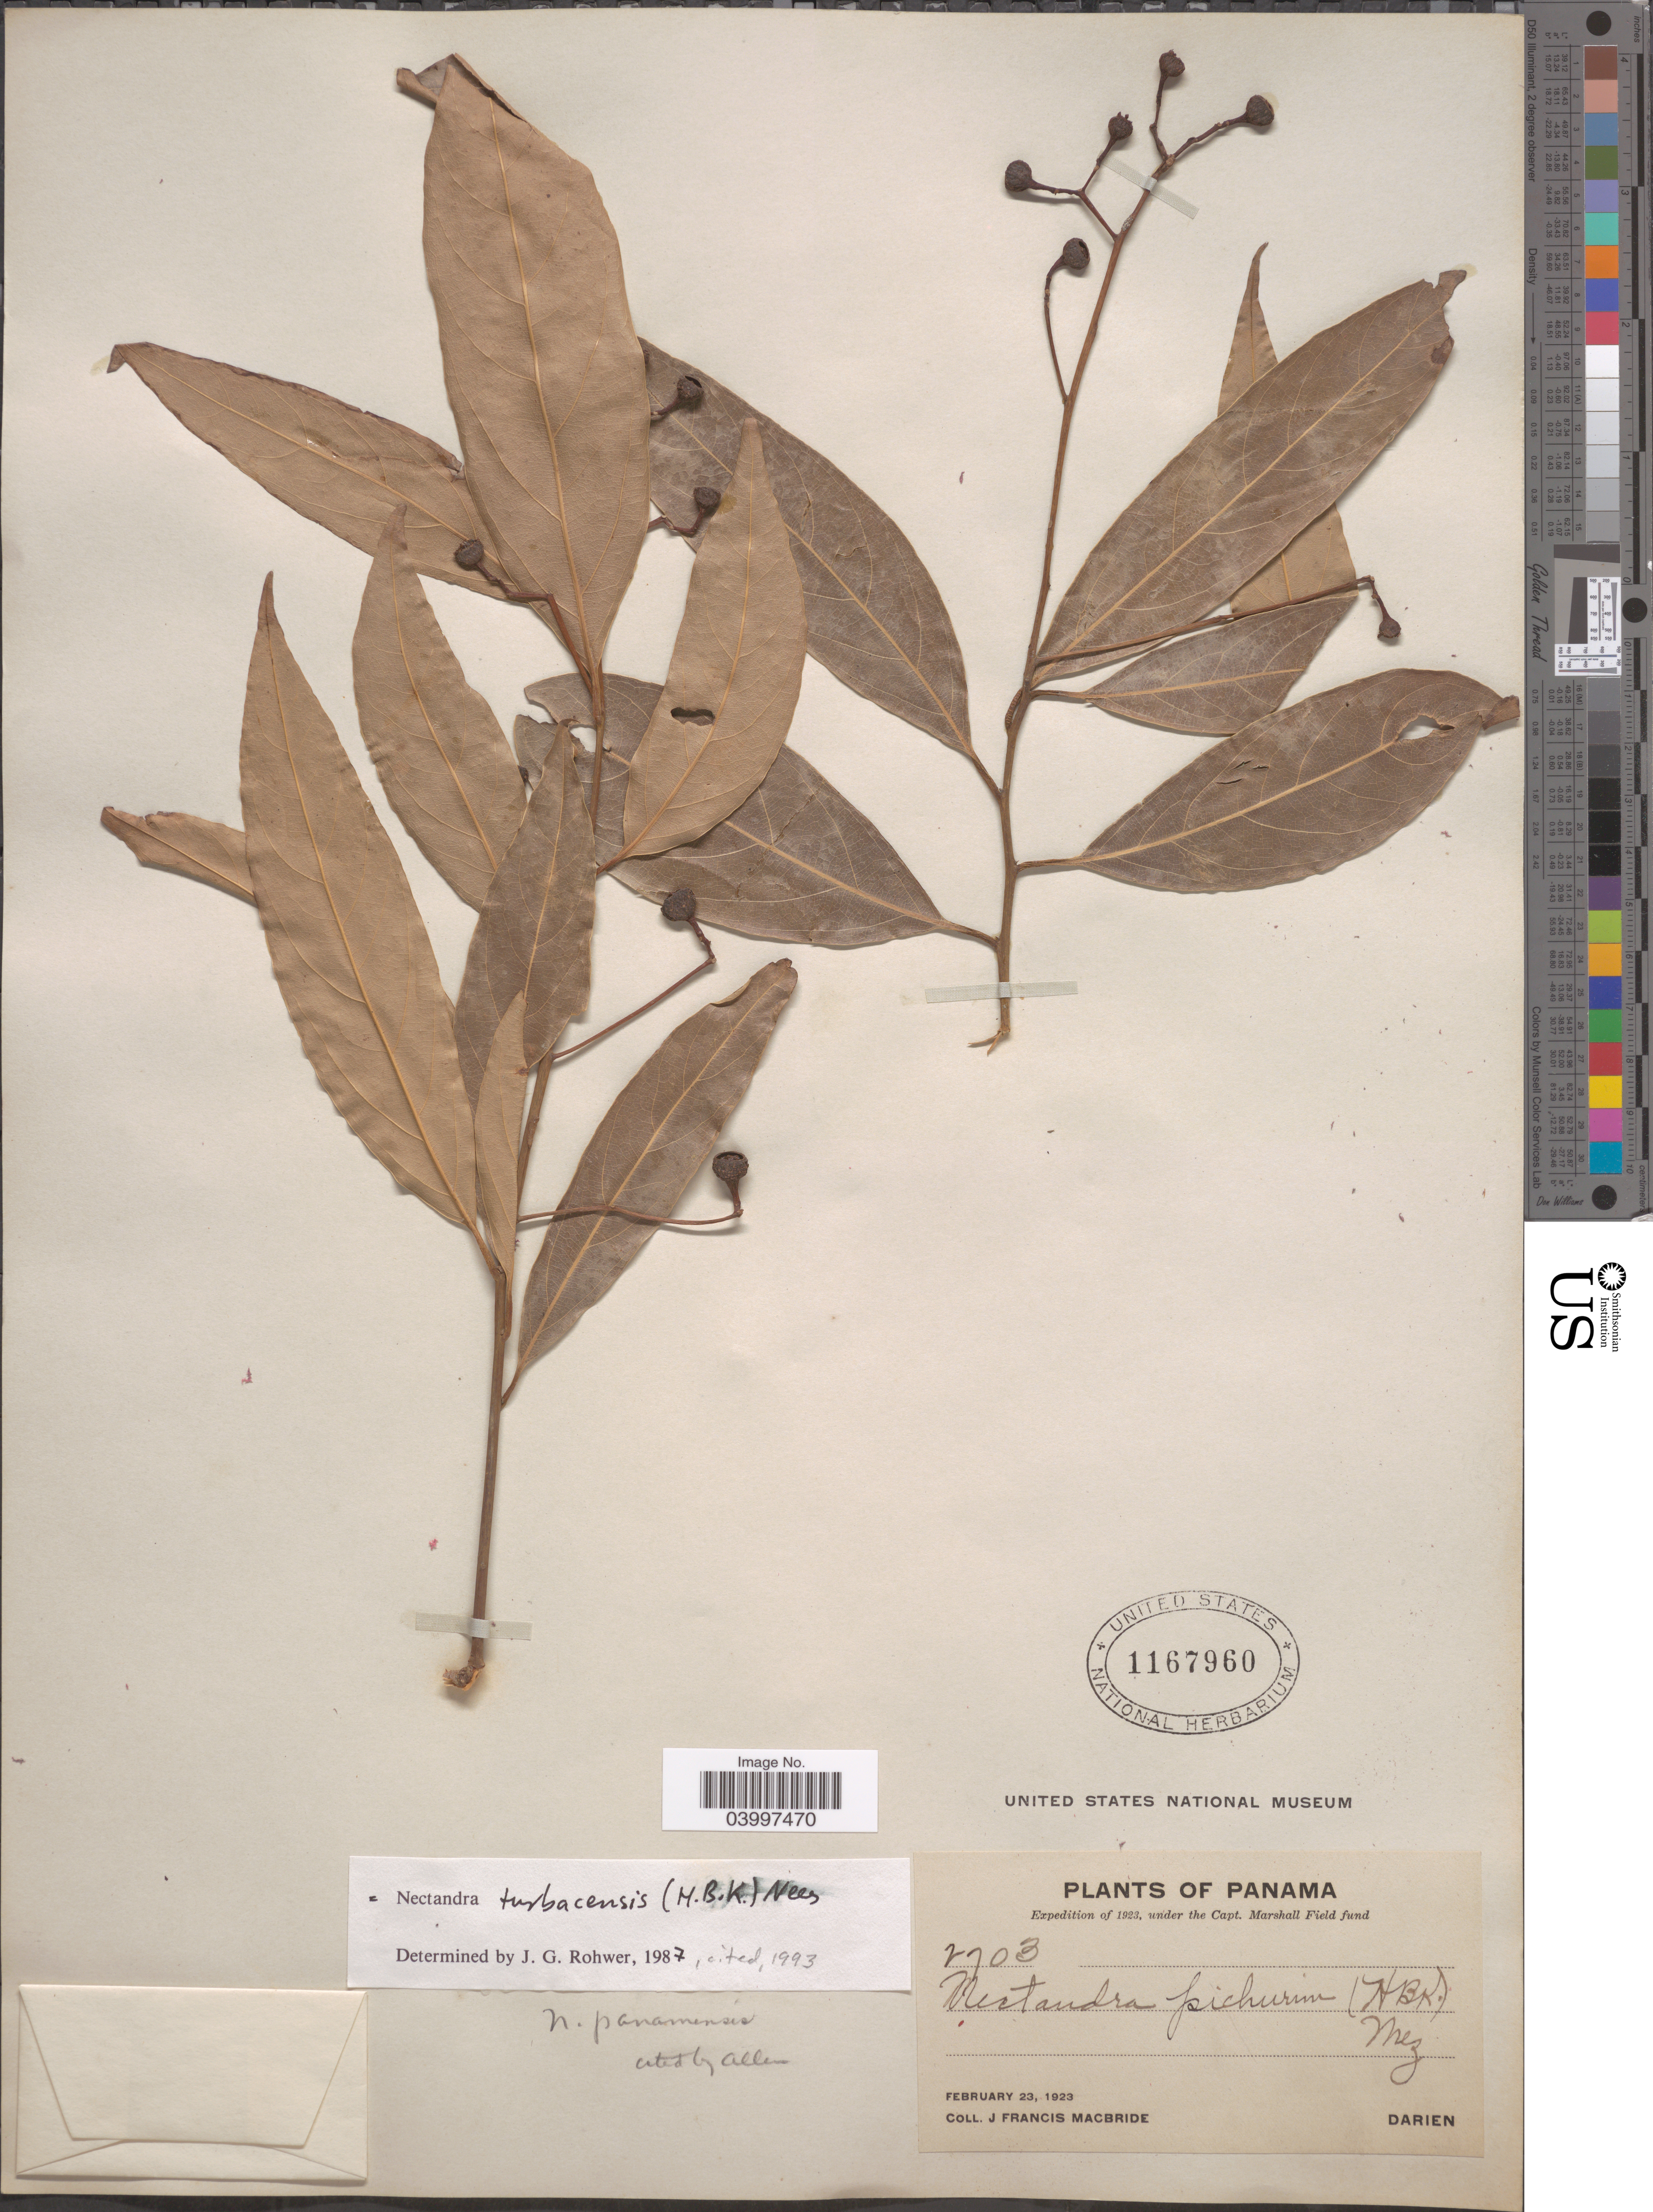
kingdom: Plantae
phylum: Tracheophyta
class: Magnoliopsida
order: Laurales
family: Lauraceae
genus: Nectandra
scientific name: Nectandra turbacensis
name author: (Kunth) Nees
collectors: J. F. Macbride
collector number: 2703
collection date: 1923-02-23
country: Panama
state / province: Darien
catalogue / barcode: US 1167960